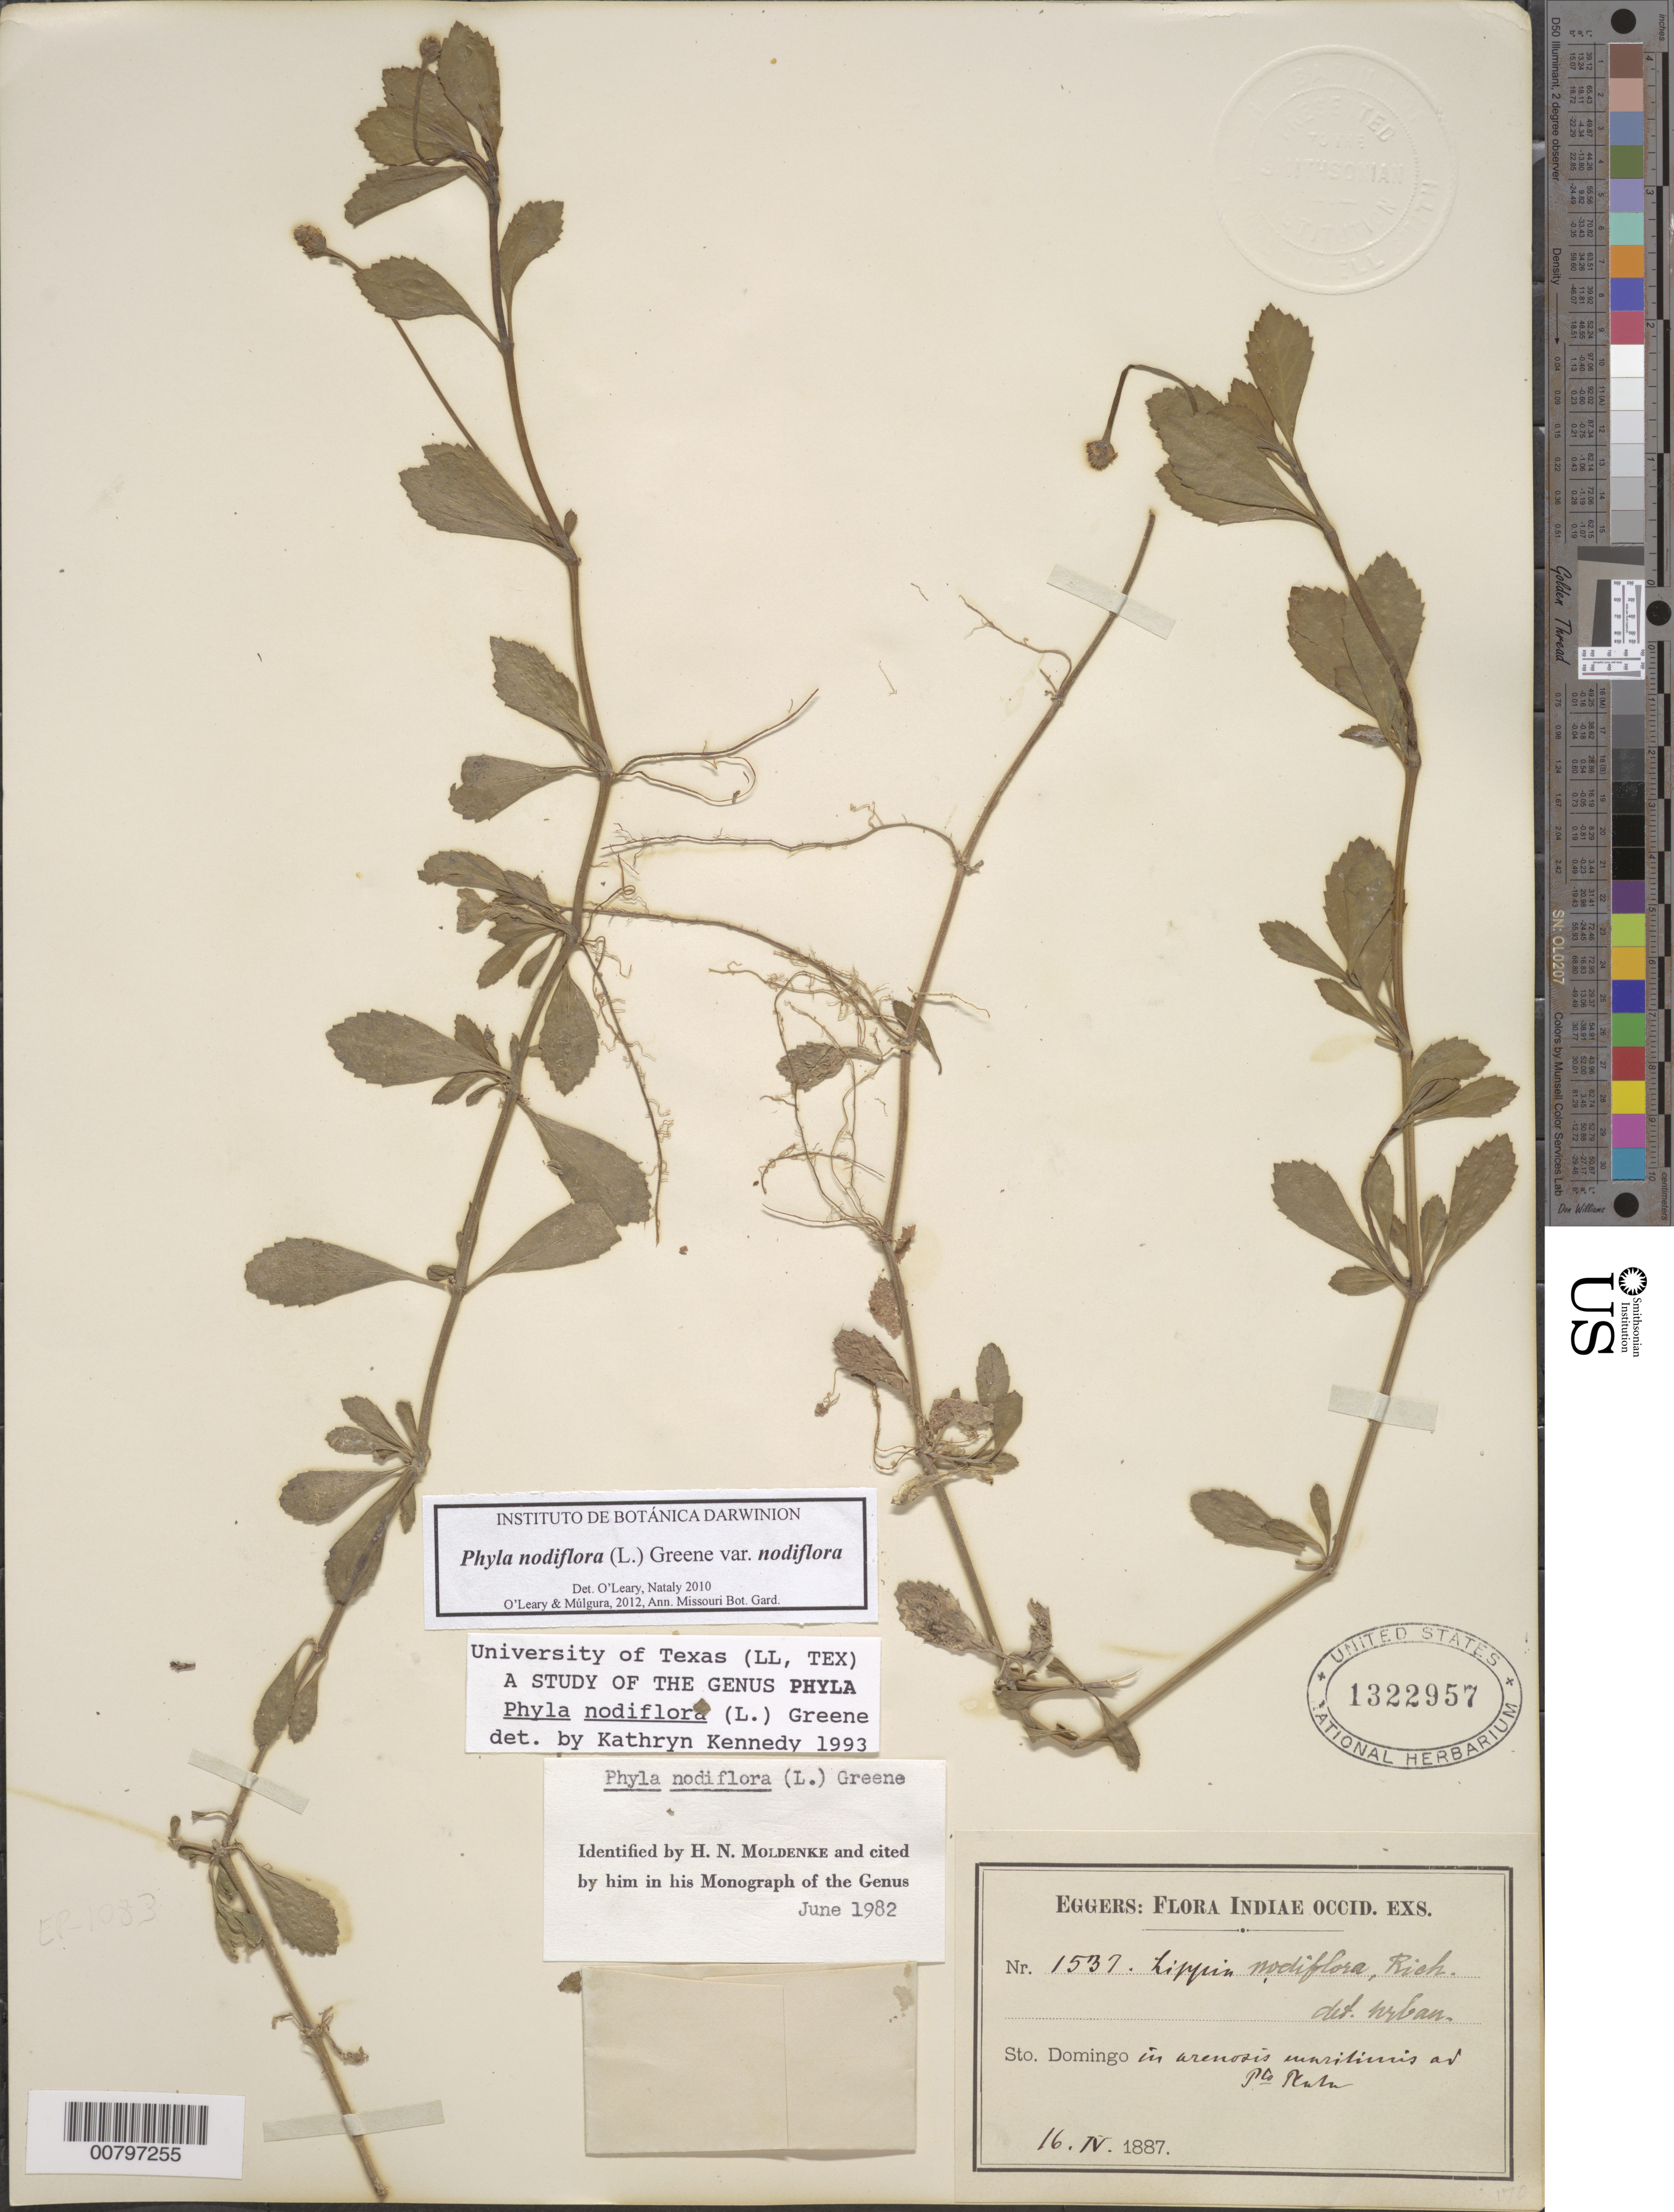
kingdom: Plantae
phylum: Tracheophyta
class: Magnoliopsida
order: Lamiales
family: Verbenaceae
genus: Phyla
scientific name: Phyla nodiflora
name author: (L.) Greene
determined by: Kennedy, K.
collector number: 1537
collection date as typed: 16 Apr 1887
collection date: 1887-04-16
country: Dominican Republic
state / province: Puerto Plata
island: Hispaniola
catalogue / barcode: US 1322957